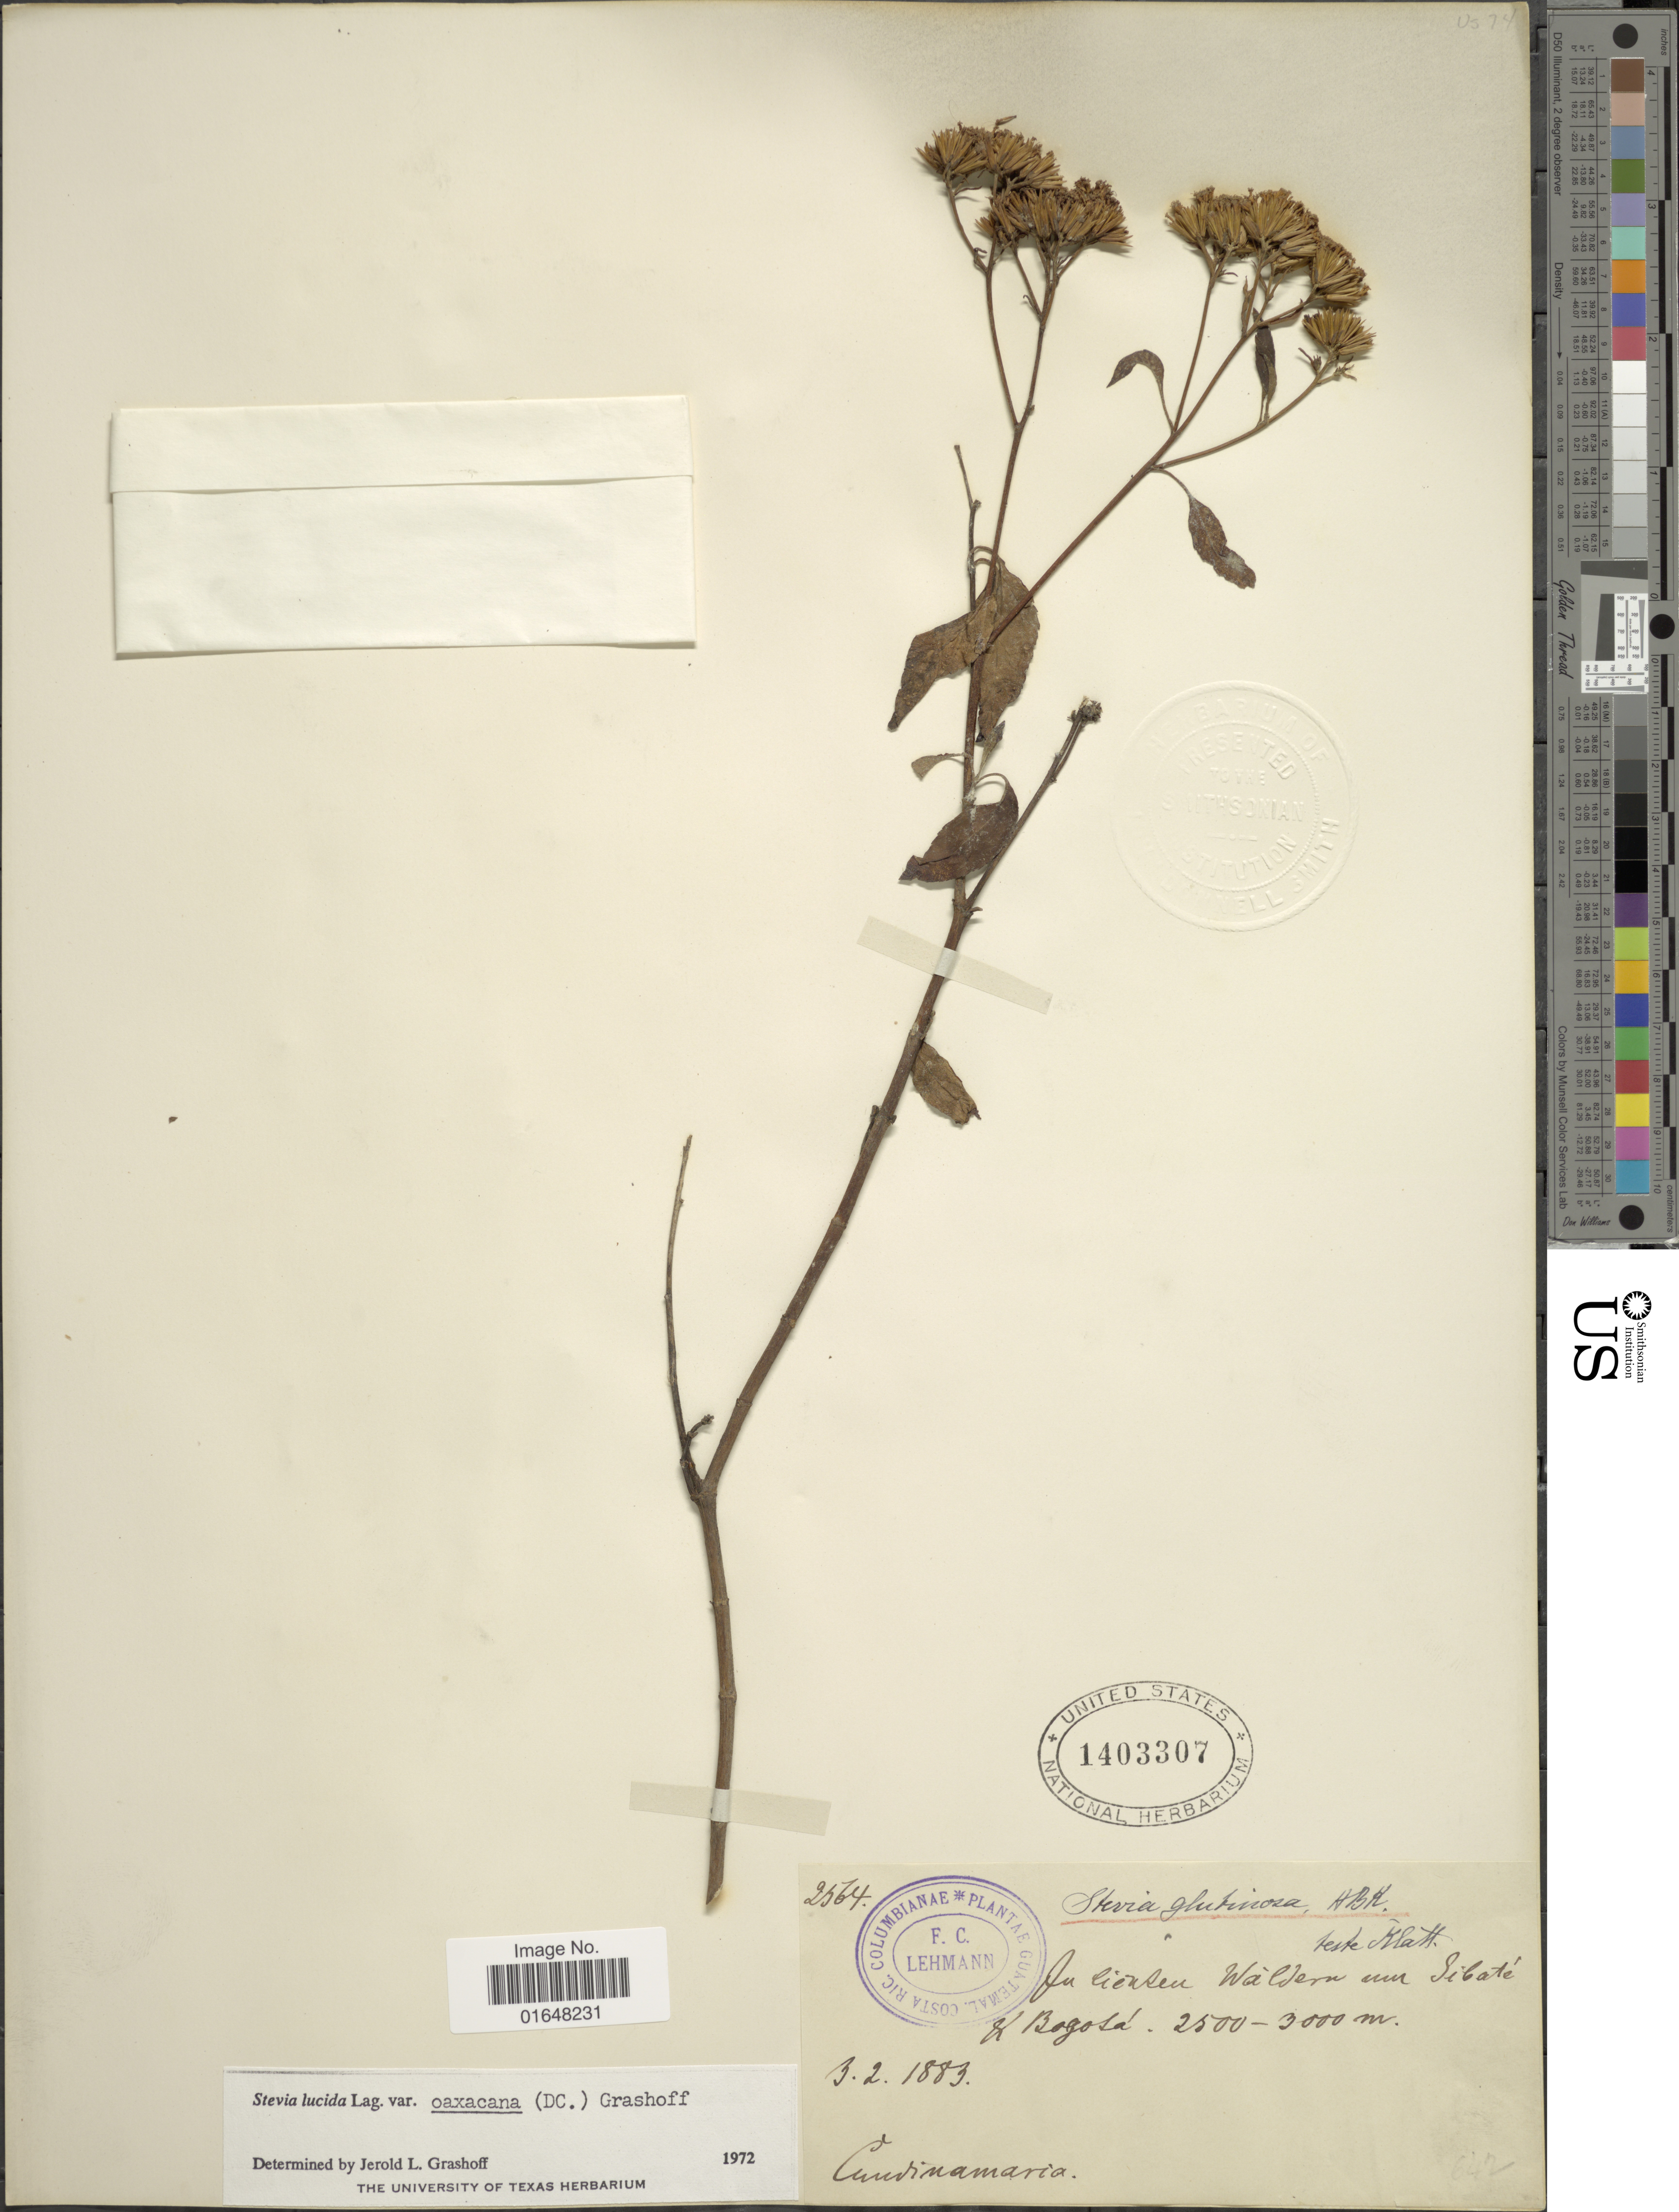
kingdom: Plantae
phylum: Tracheophyta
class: Magnoliopsida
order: Asterales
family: Asteraceae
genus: Stevia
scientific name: Stevia lucida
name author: Lag.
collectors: F. C. Lehmann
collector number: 2564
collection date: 1883-02-03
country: Colombia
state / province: Cundinamarca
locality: In lichten Waldern um Sibate & Bogota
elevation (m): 2500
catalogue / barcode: US 1403307